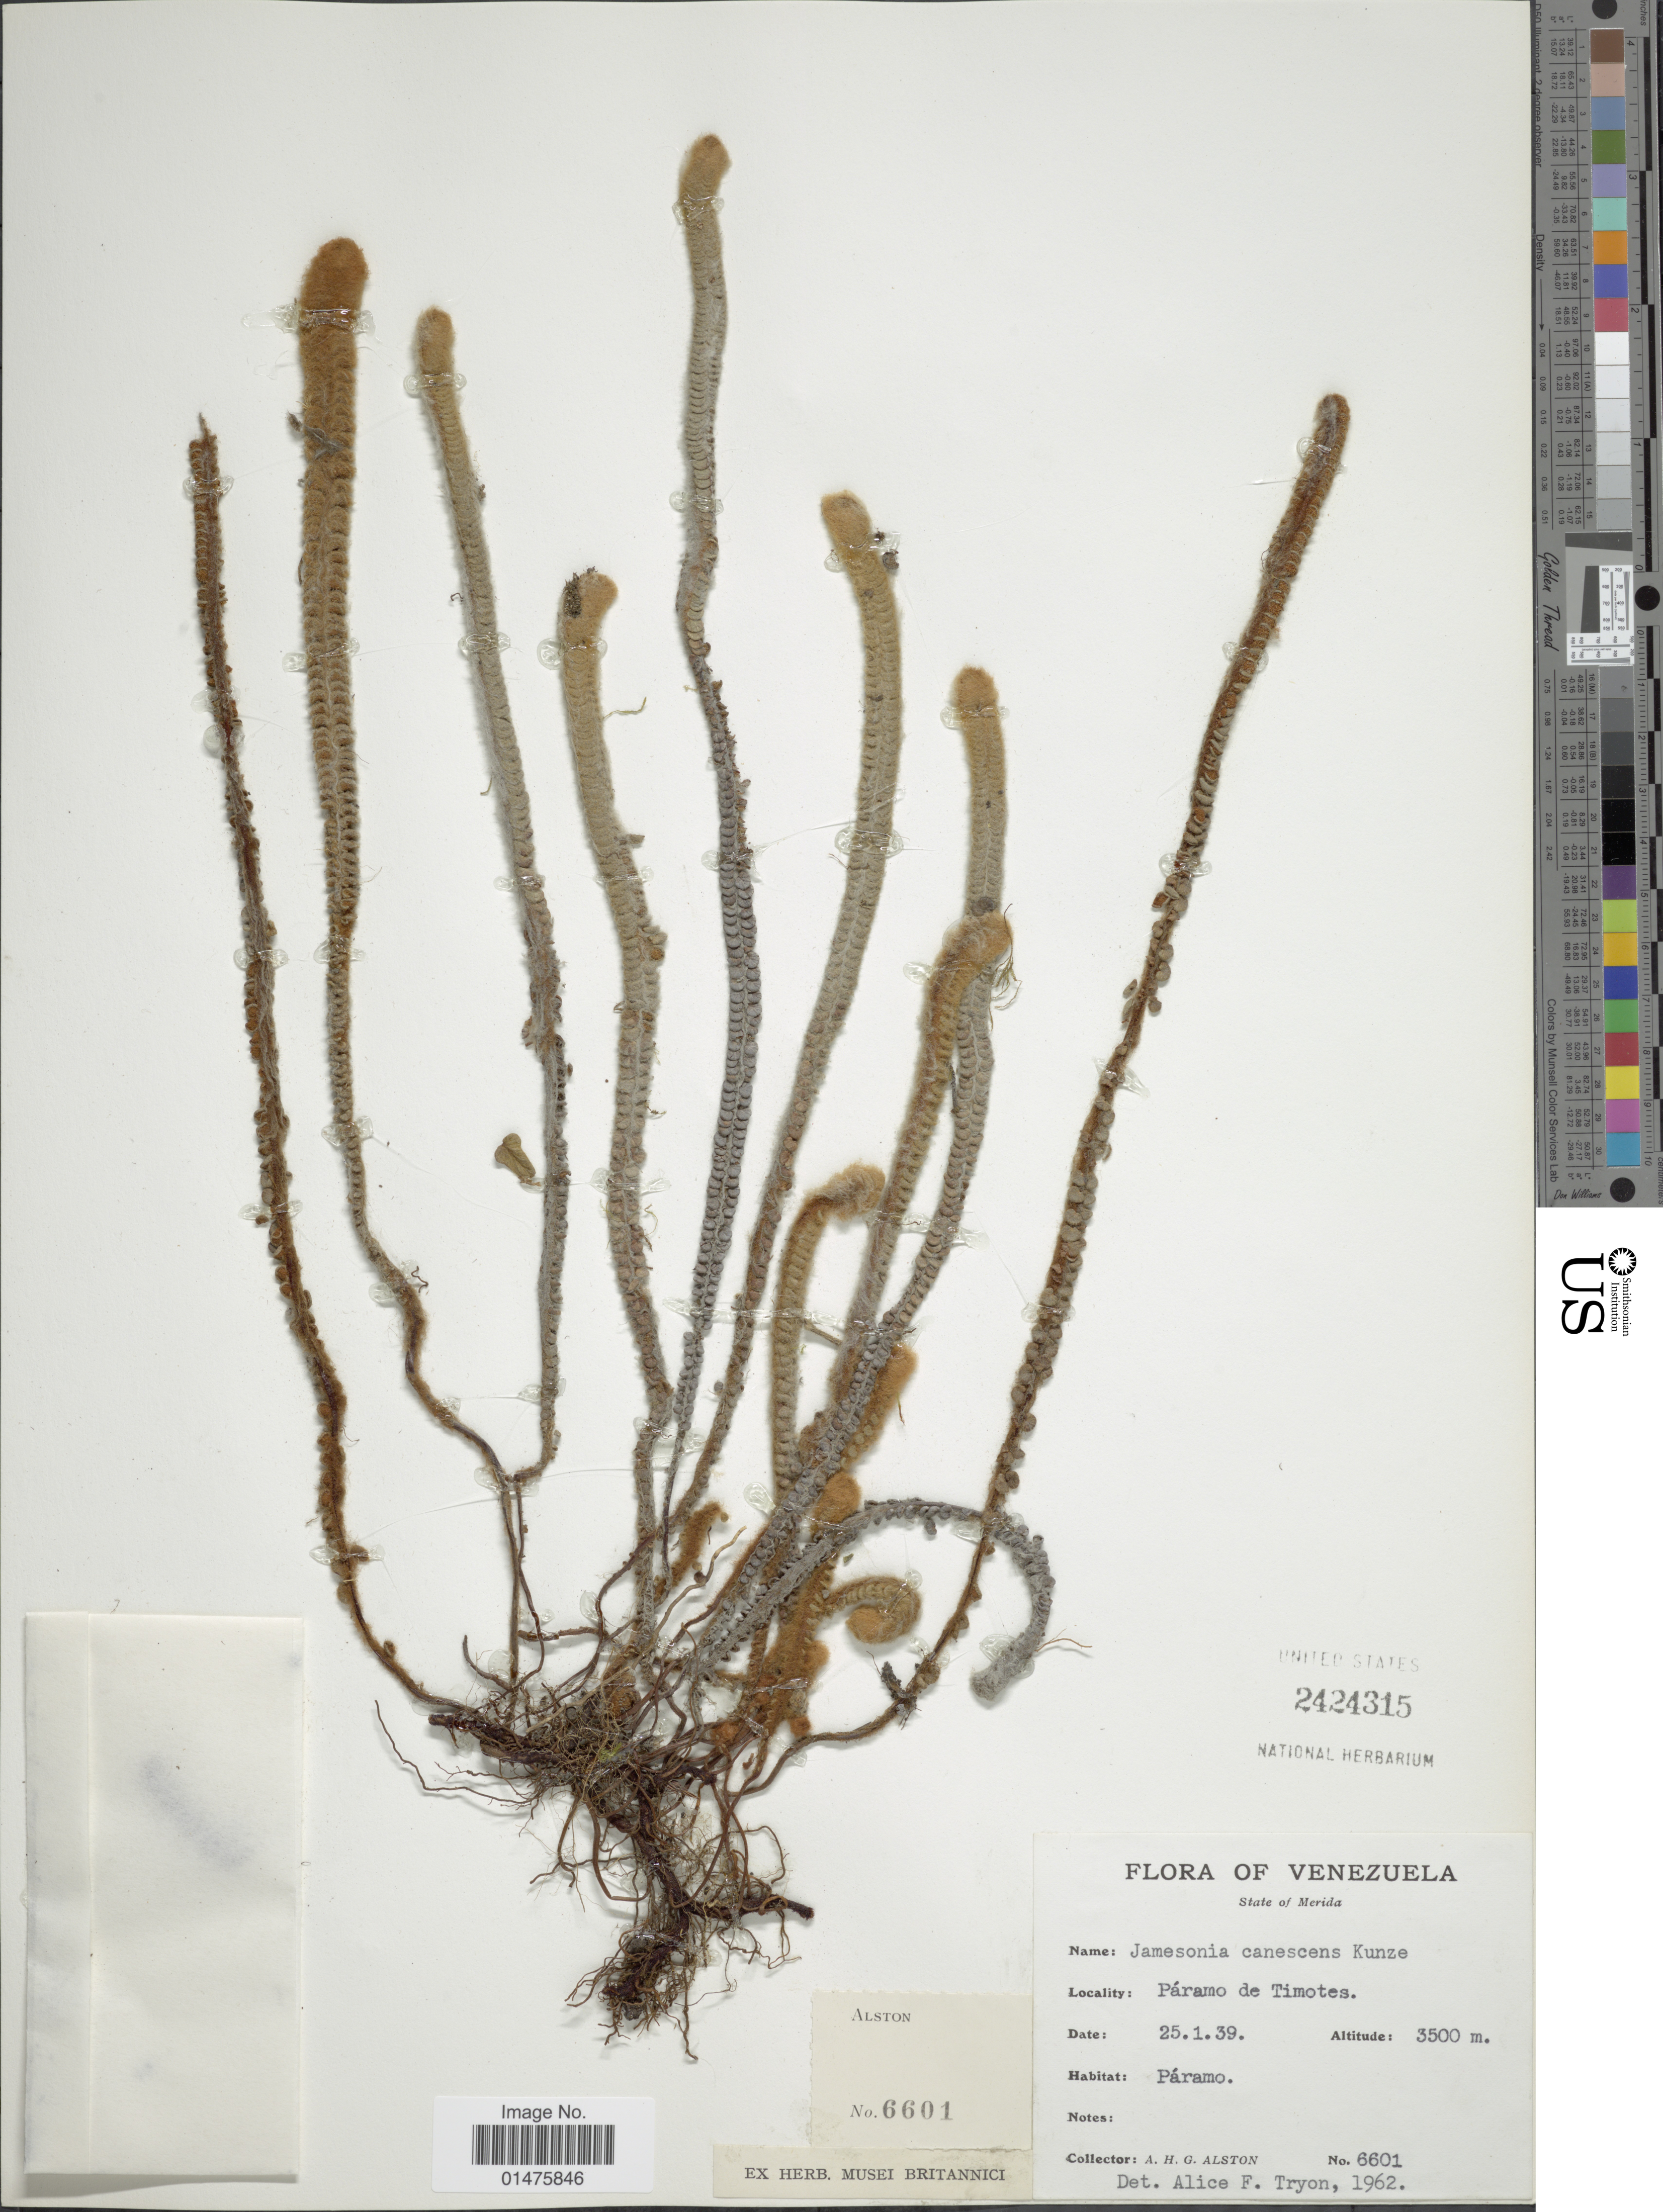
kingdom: Plantae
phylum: Tracheophyta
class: Polypodiopsida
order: Polypodiales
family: Pteridaceae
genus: Jamesonia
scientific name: Jamesonia canescens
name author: Kunze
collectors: A. H. Alston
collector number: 6601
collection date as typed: Transcribed d/m/y: 25/1/39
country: Venezuela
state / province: Mérida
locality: Páramo de Timotes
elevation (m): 3500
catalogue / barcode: US 2424315